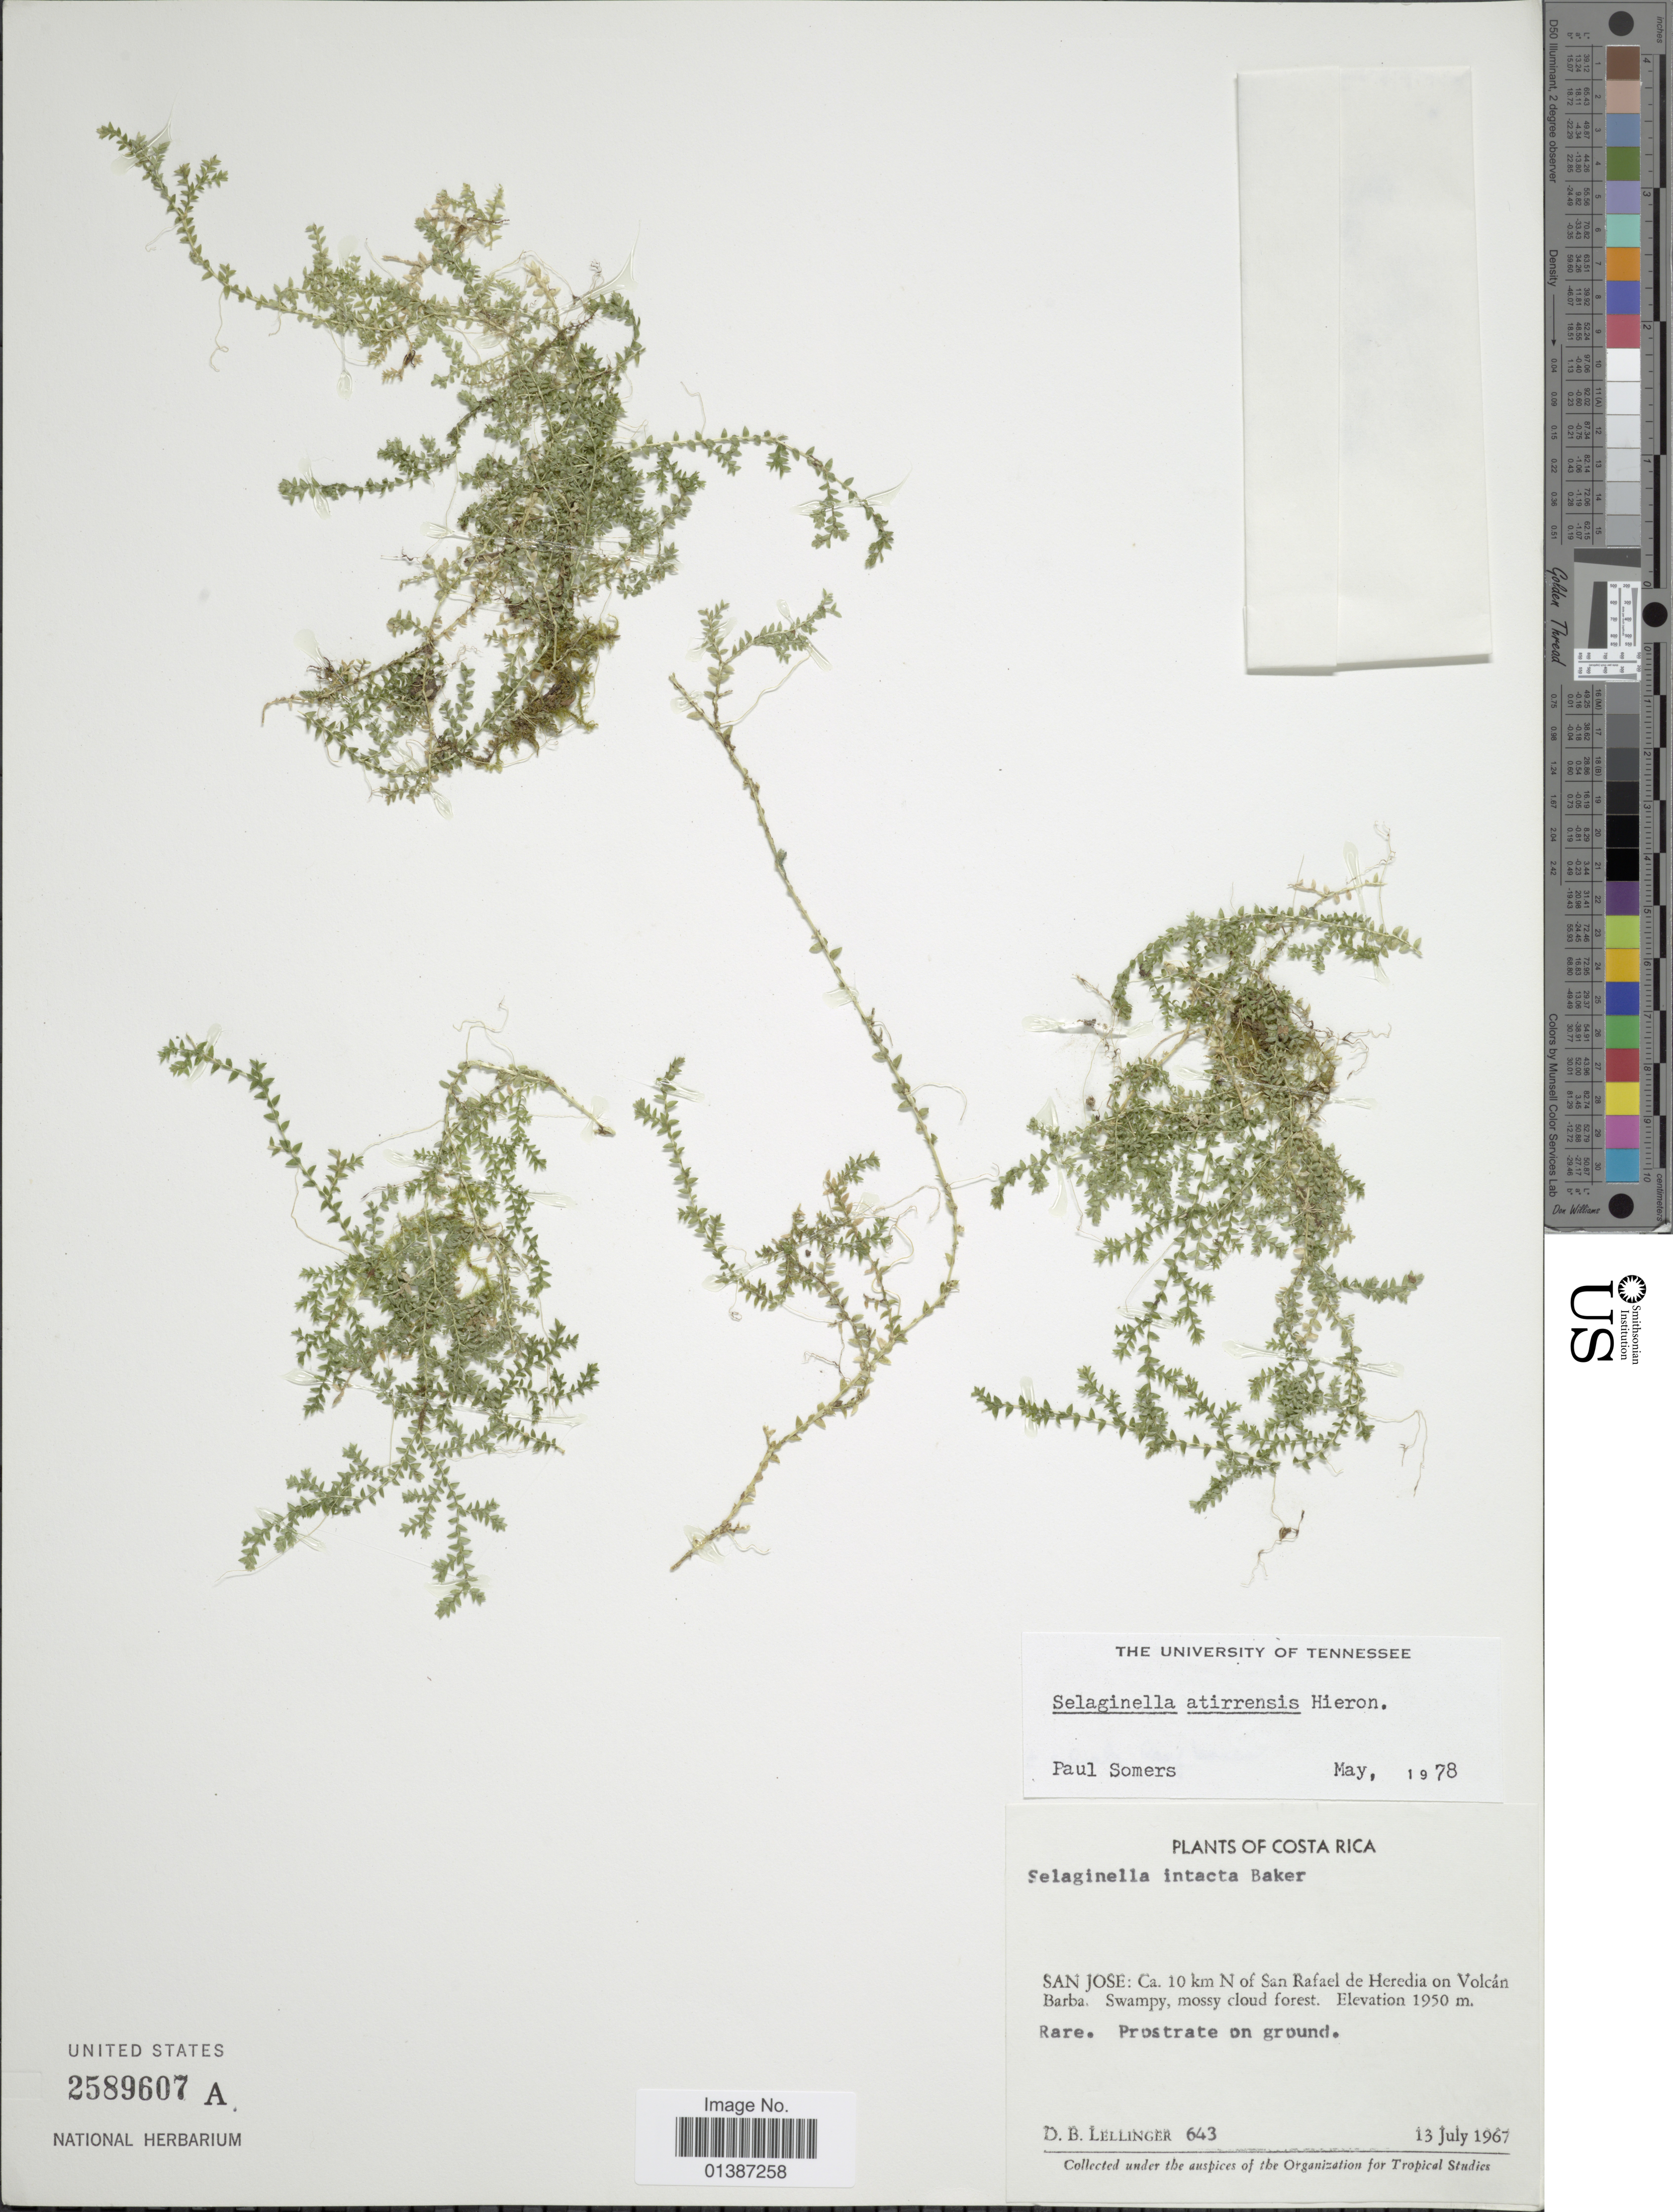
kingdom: Plantae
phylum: Tracheophyta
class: Lycopodiopsida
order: Selaginellales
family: Selaginellaceae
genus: Selaginella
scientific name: Selaginella atirrensis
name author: Hieron. in Engl. & Prantl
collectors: D. B. Lellinger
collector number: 643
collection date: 1967-07-13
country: Costa Rica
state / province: San José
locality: Ca. 10 km N of San Rafael de Heredia on Volcán Barba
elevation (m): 1950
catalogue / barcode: US 2589607A